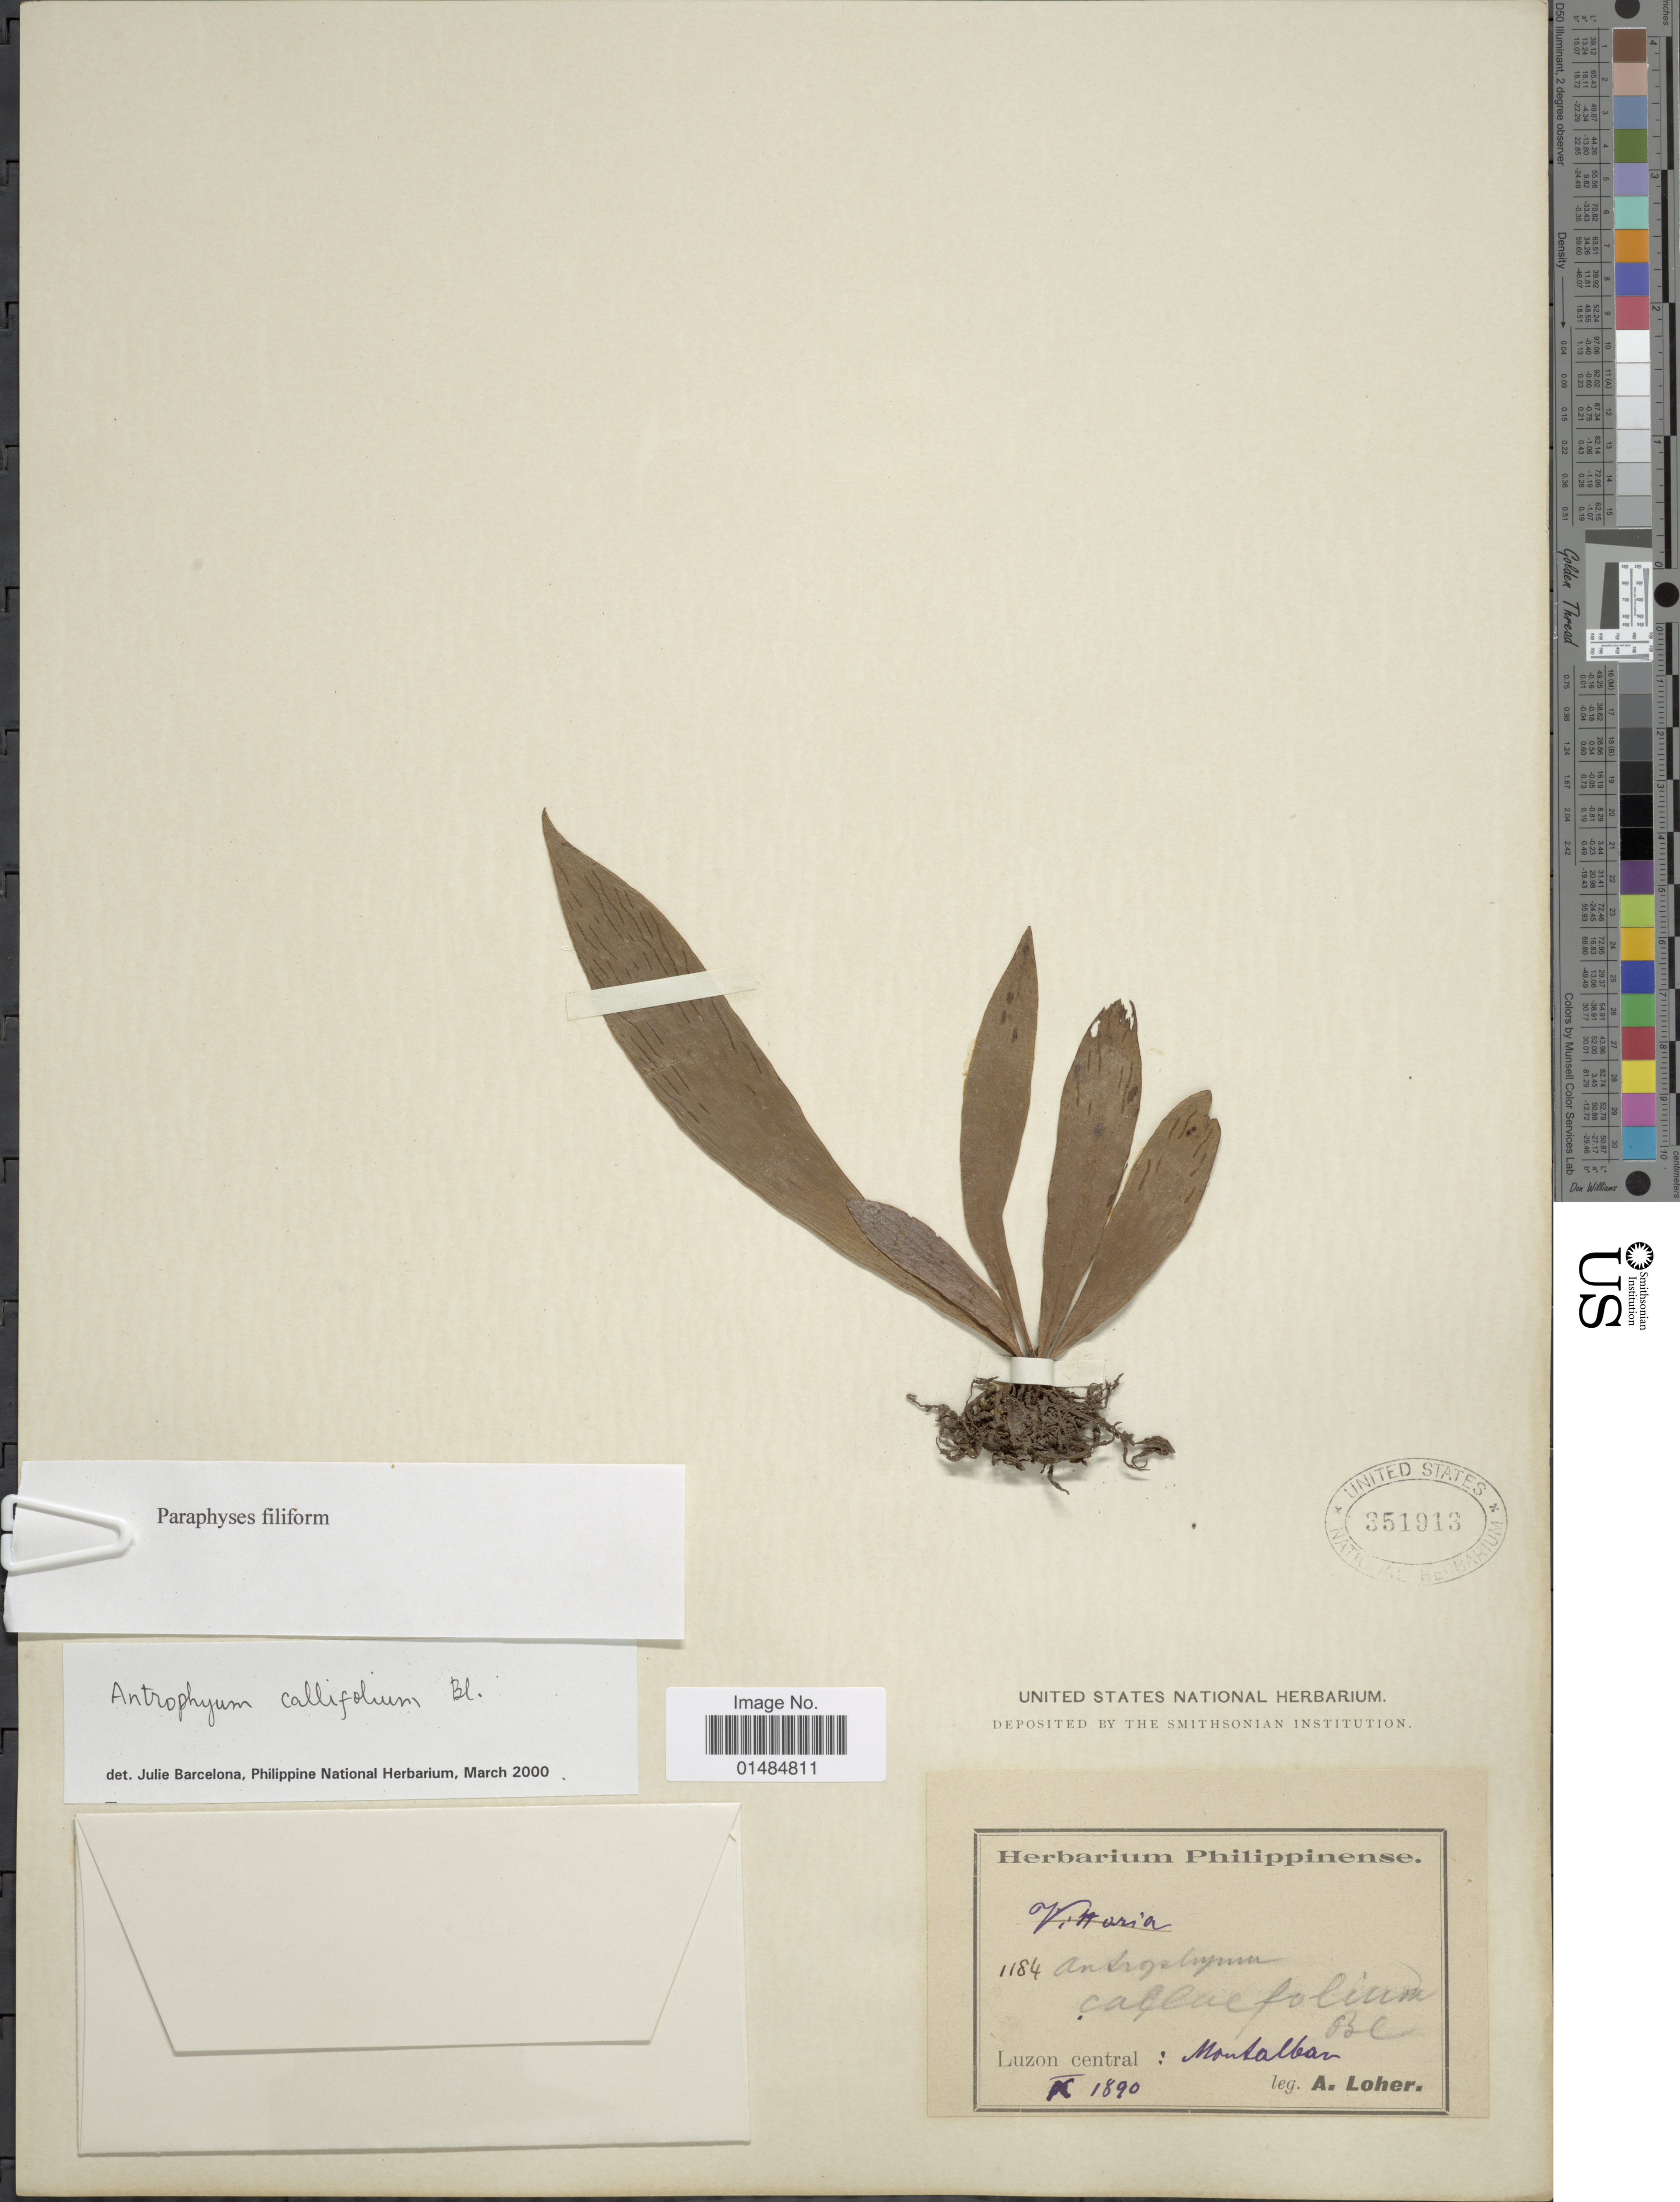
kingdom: Plantae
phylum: Tracheophyta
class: Polypodiopsida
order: Polypodiales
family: Pteridaceae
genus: Antrophyum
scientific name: Antrophyum callifolium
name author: Blume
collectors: A. Loher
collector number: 1184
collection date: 1890-09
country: Philippines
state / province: Central Luzon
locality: Montalban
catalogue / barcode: US 351913